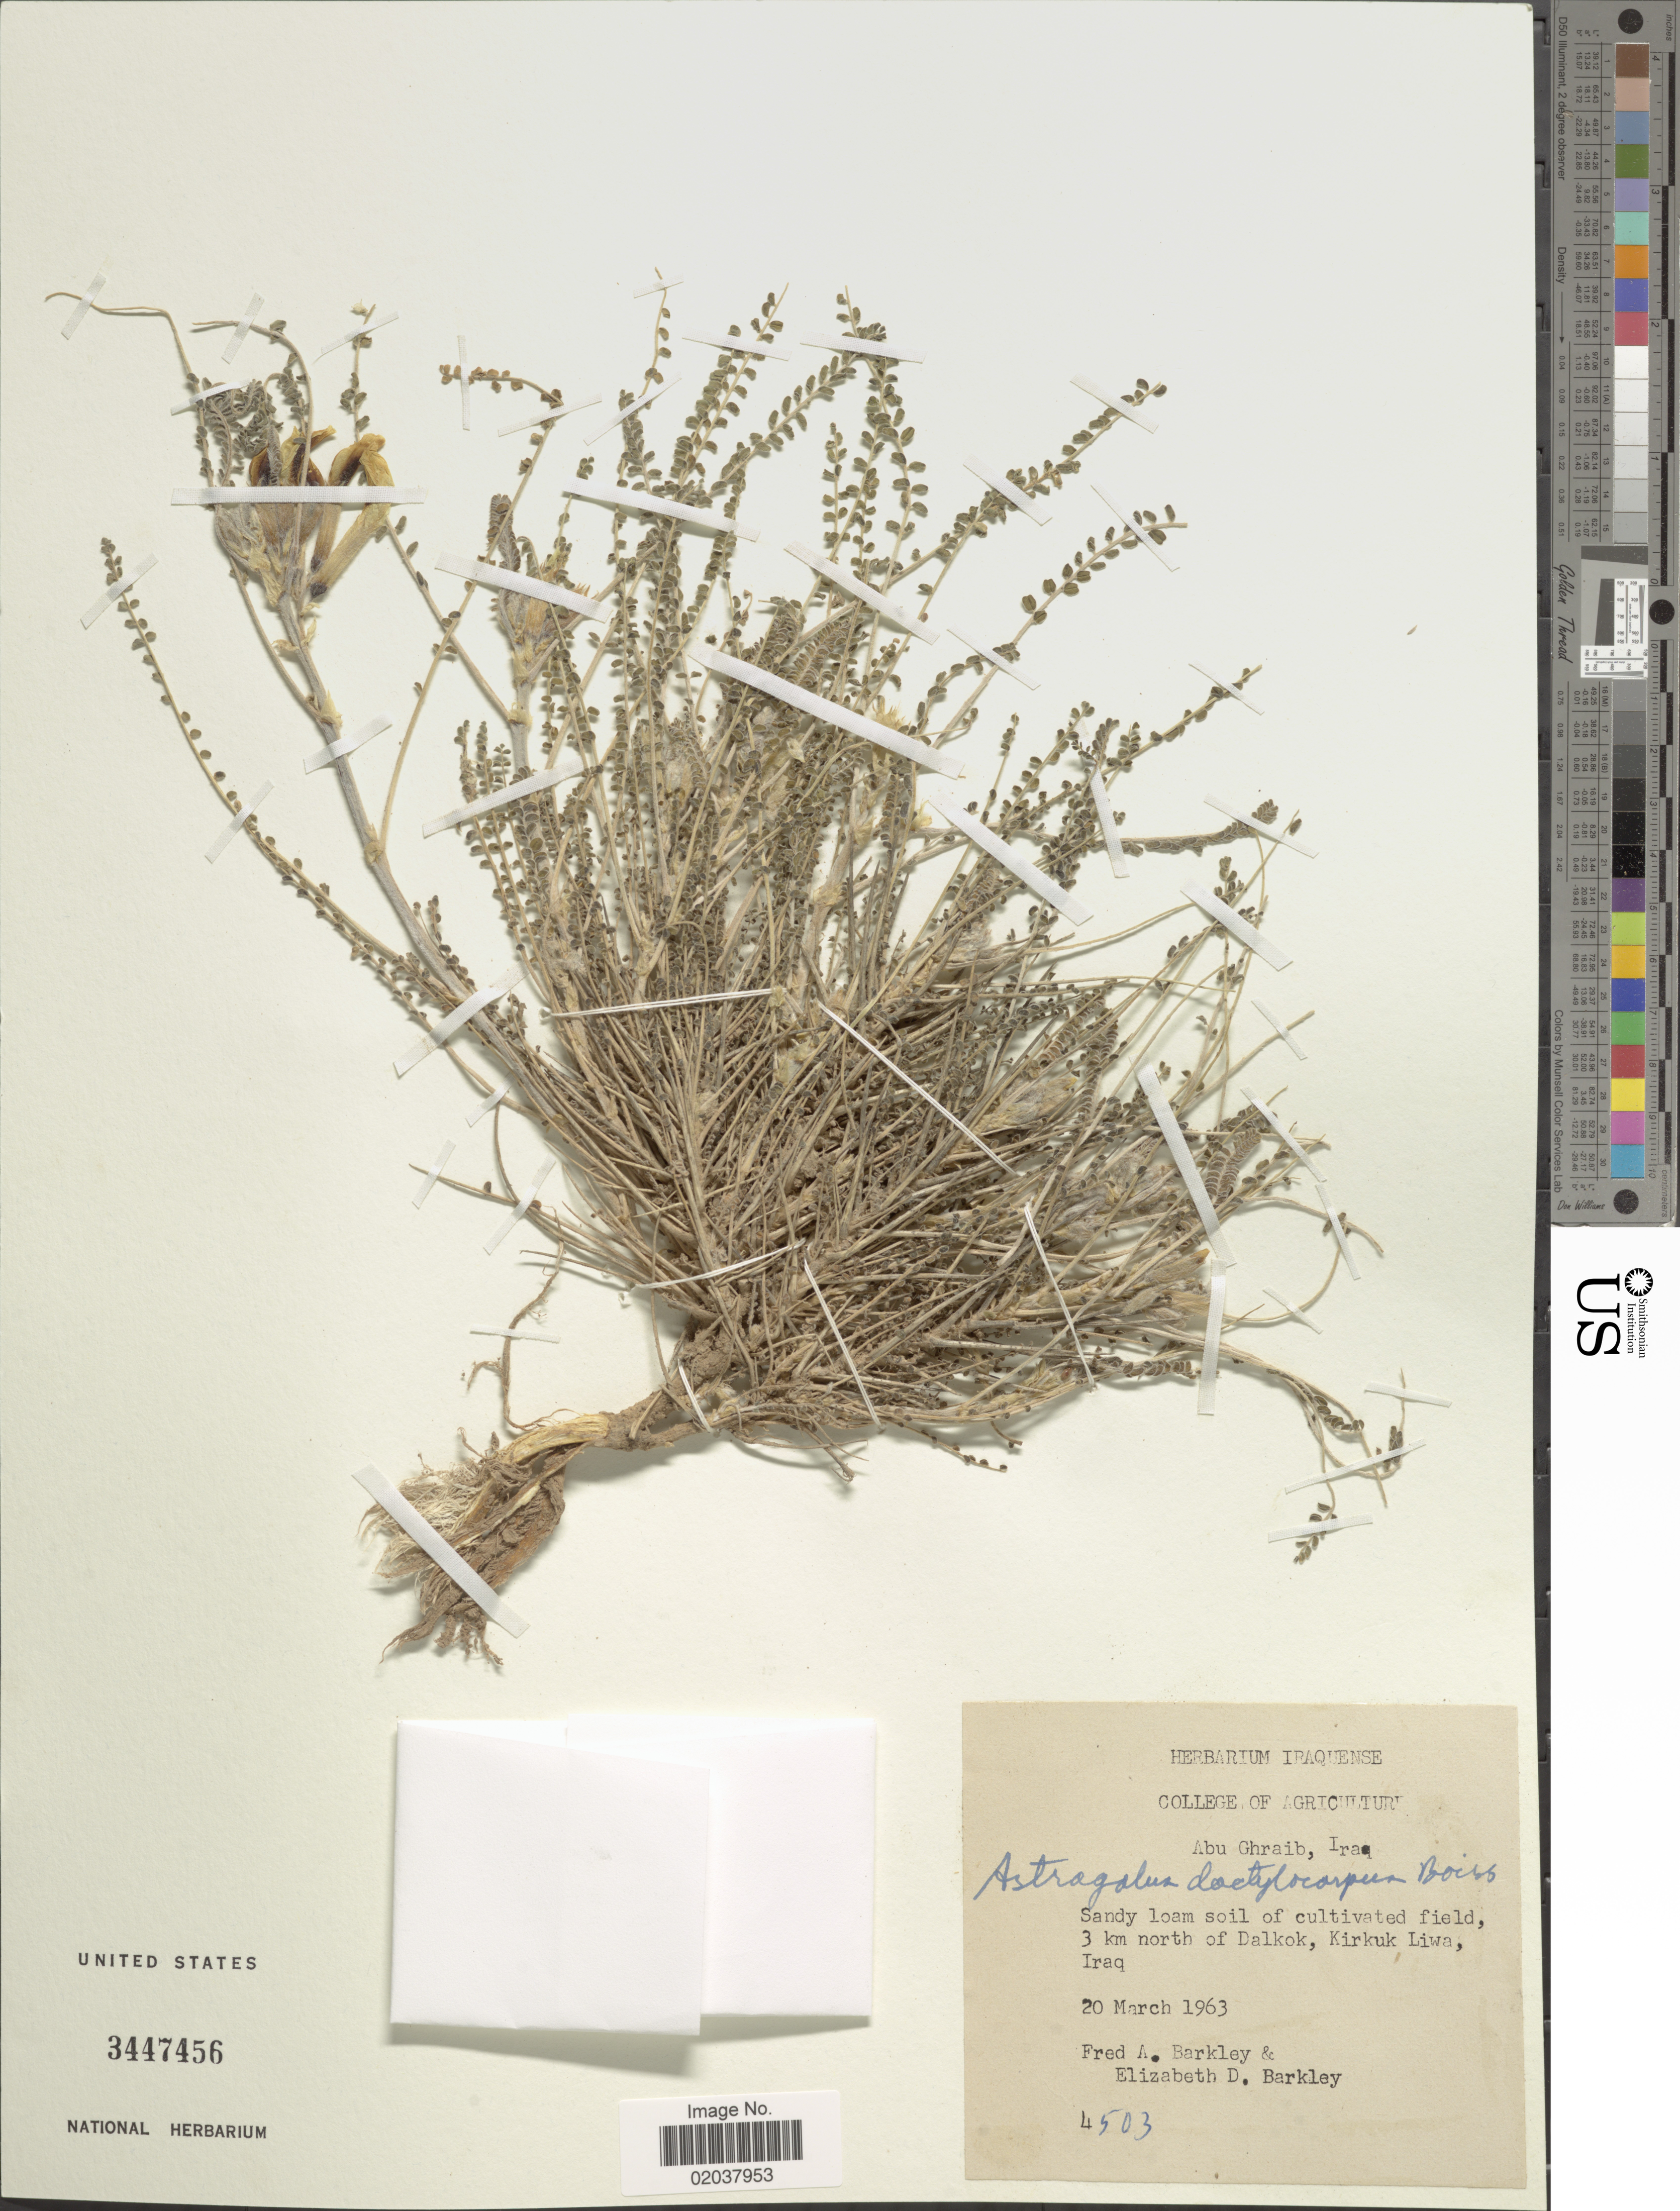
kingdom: Plantae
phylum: Tracheophyta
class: Magnoliopsida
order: Fabales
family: Fabaceae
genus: Astragalus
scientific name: Astragalus dactylocarpus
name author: Boiss.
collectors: F. A. Barkley & E. D.Barkley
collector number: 4503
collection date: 1963-03-20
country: Iraq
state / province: Kirkūk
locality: Abu Ghraib. 3 km north of Dalkok, Kirkuk Liwa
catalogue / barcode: US 3447456